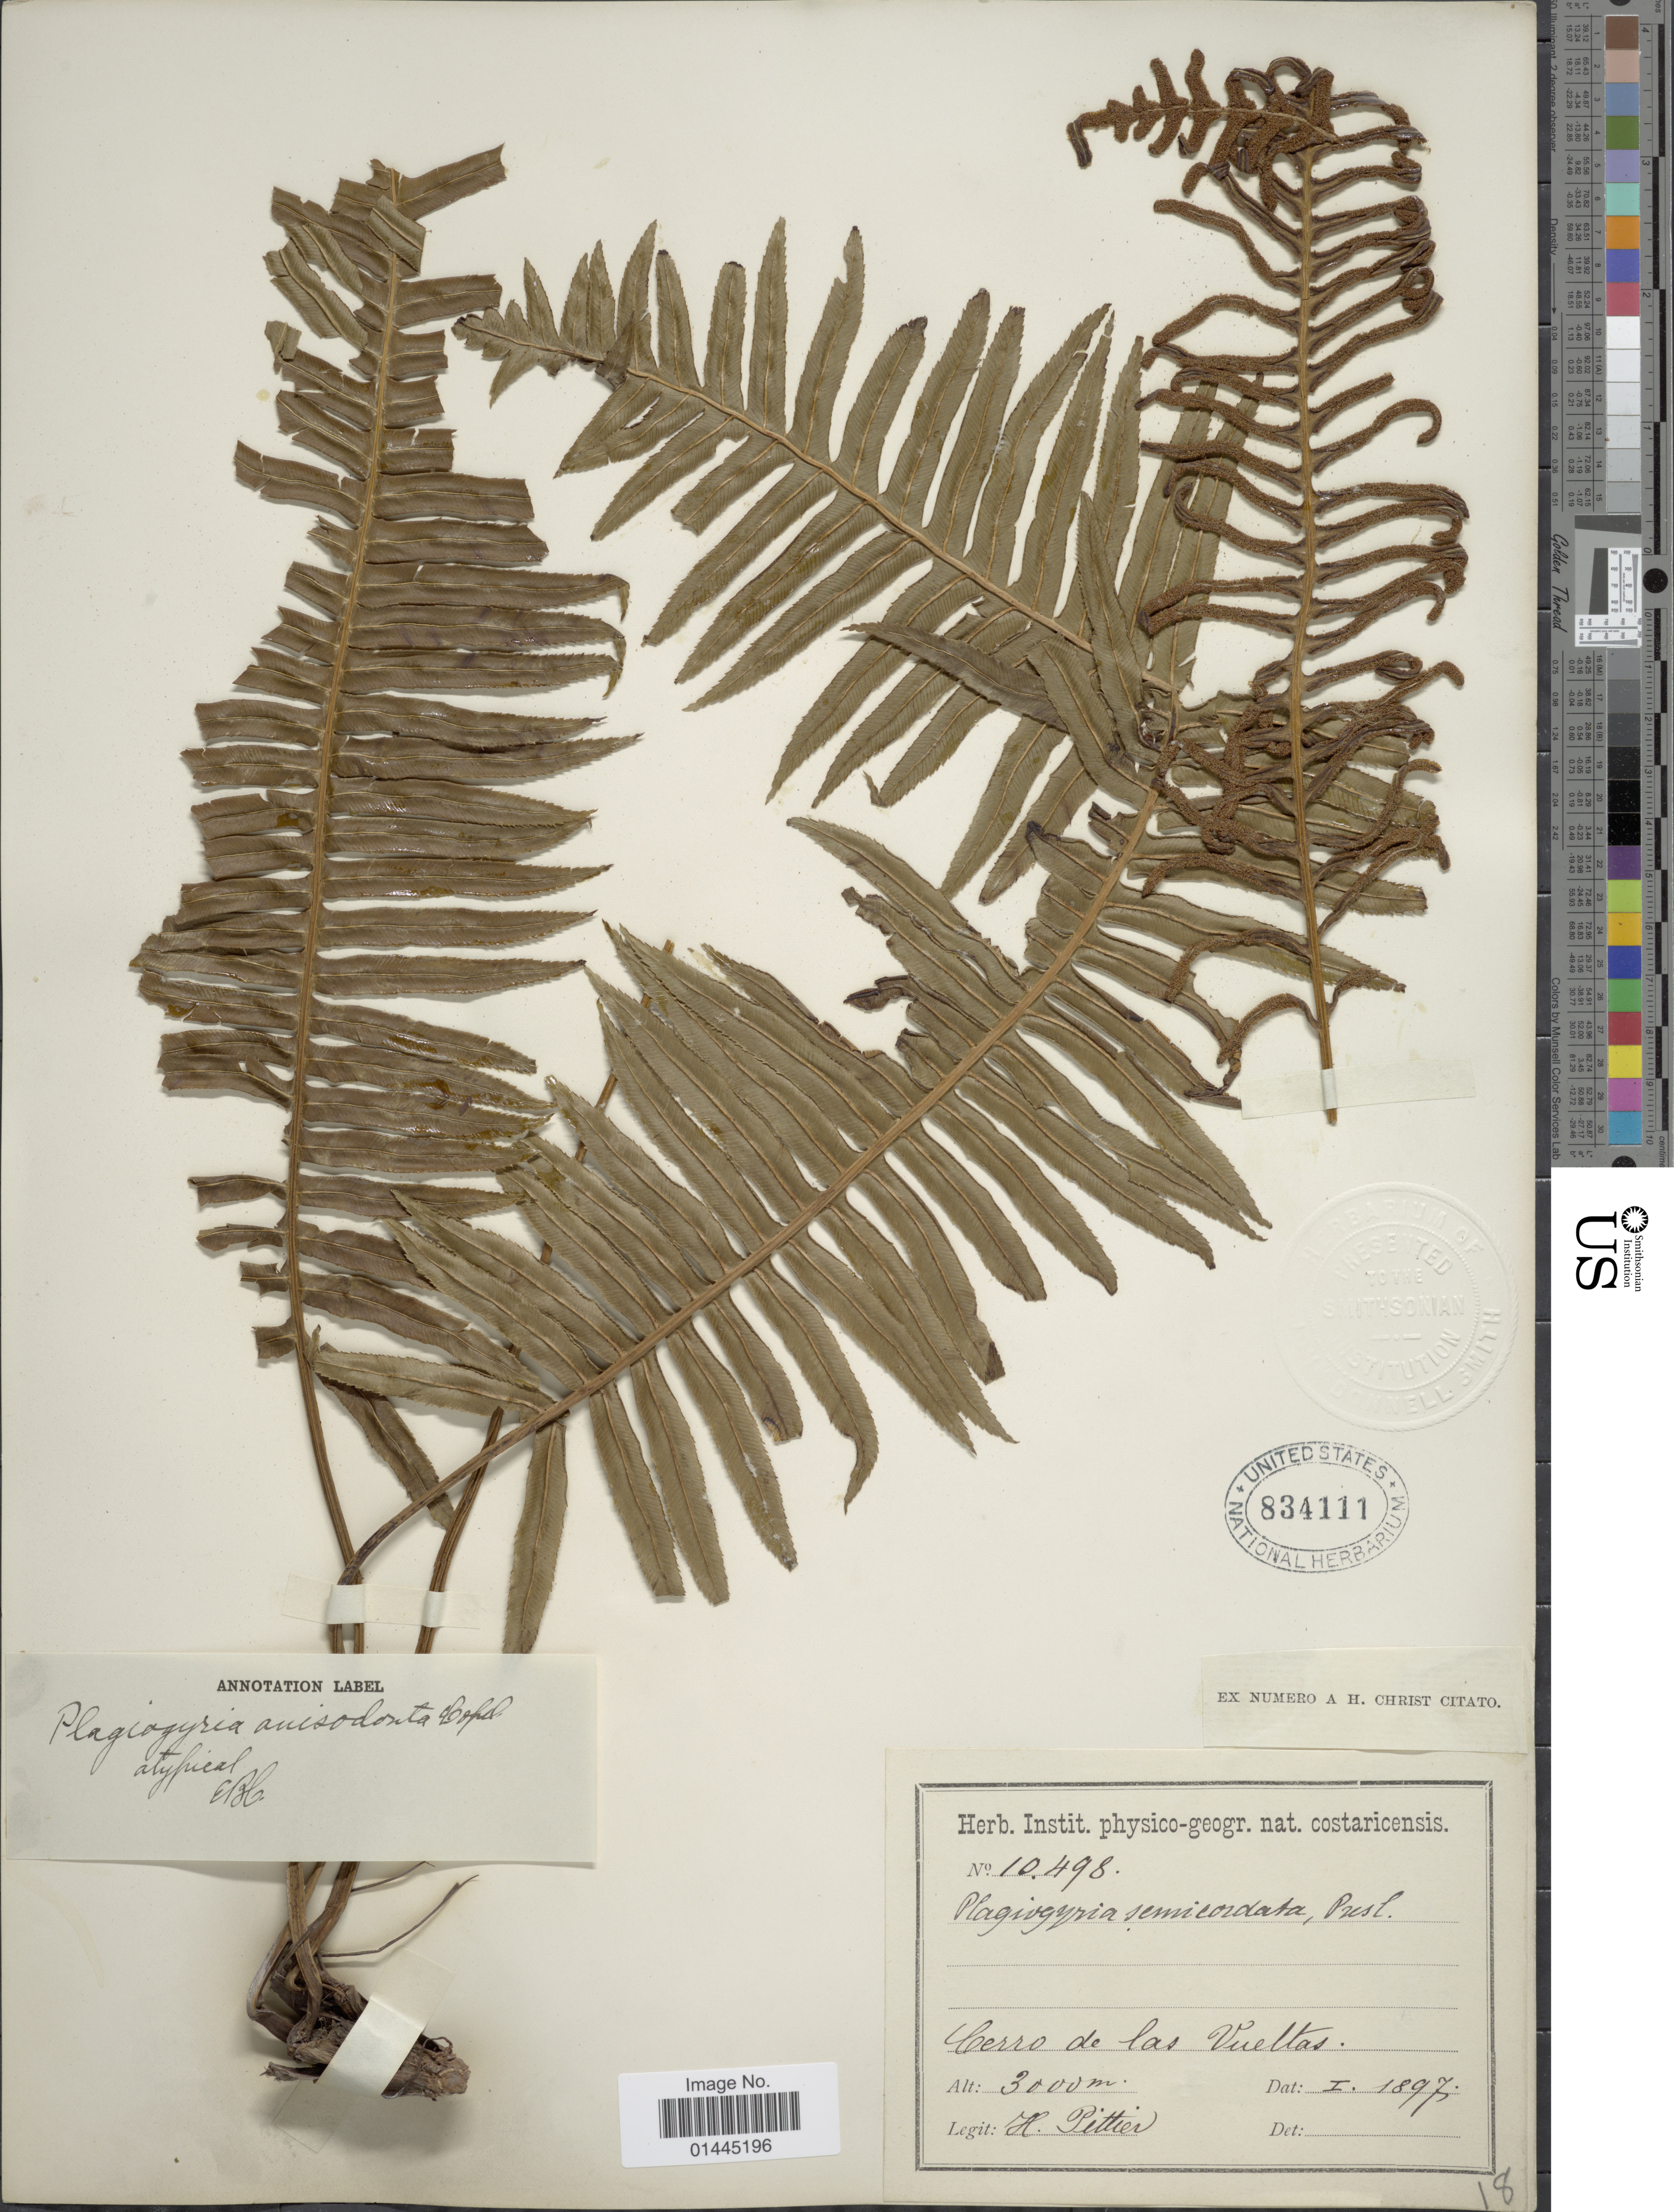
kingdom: Plantae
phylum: Tracheophyta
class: Polypodiopsida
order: Cyatheales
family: Plagiogyriaceae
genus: Plagiogyria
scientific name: Plagiogyria costaricensis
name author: Mett. ex Kuhn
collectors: H. F. Pittier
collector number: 10498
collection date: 1897-01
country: Costa Rica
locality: Cerro de las Vueltas.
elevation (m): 3000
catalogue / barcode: US 834111